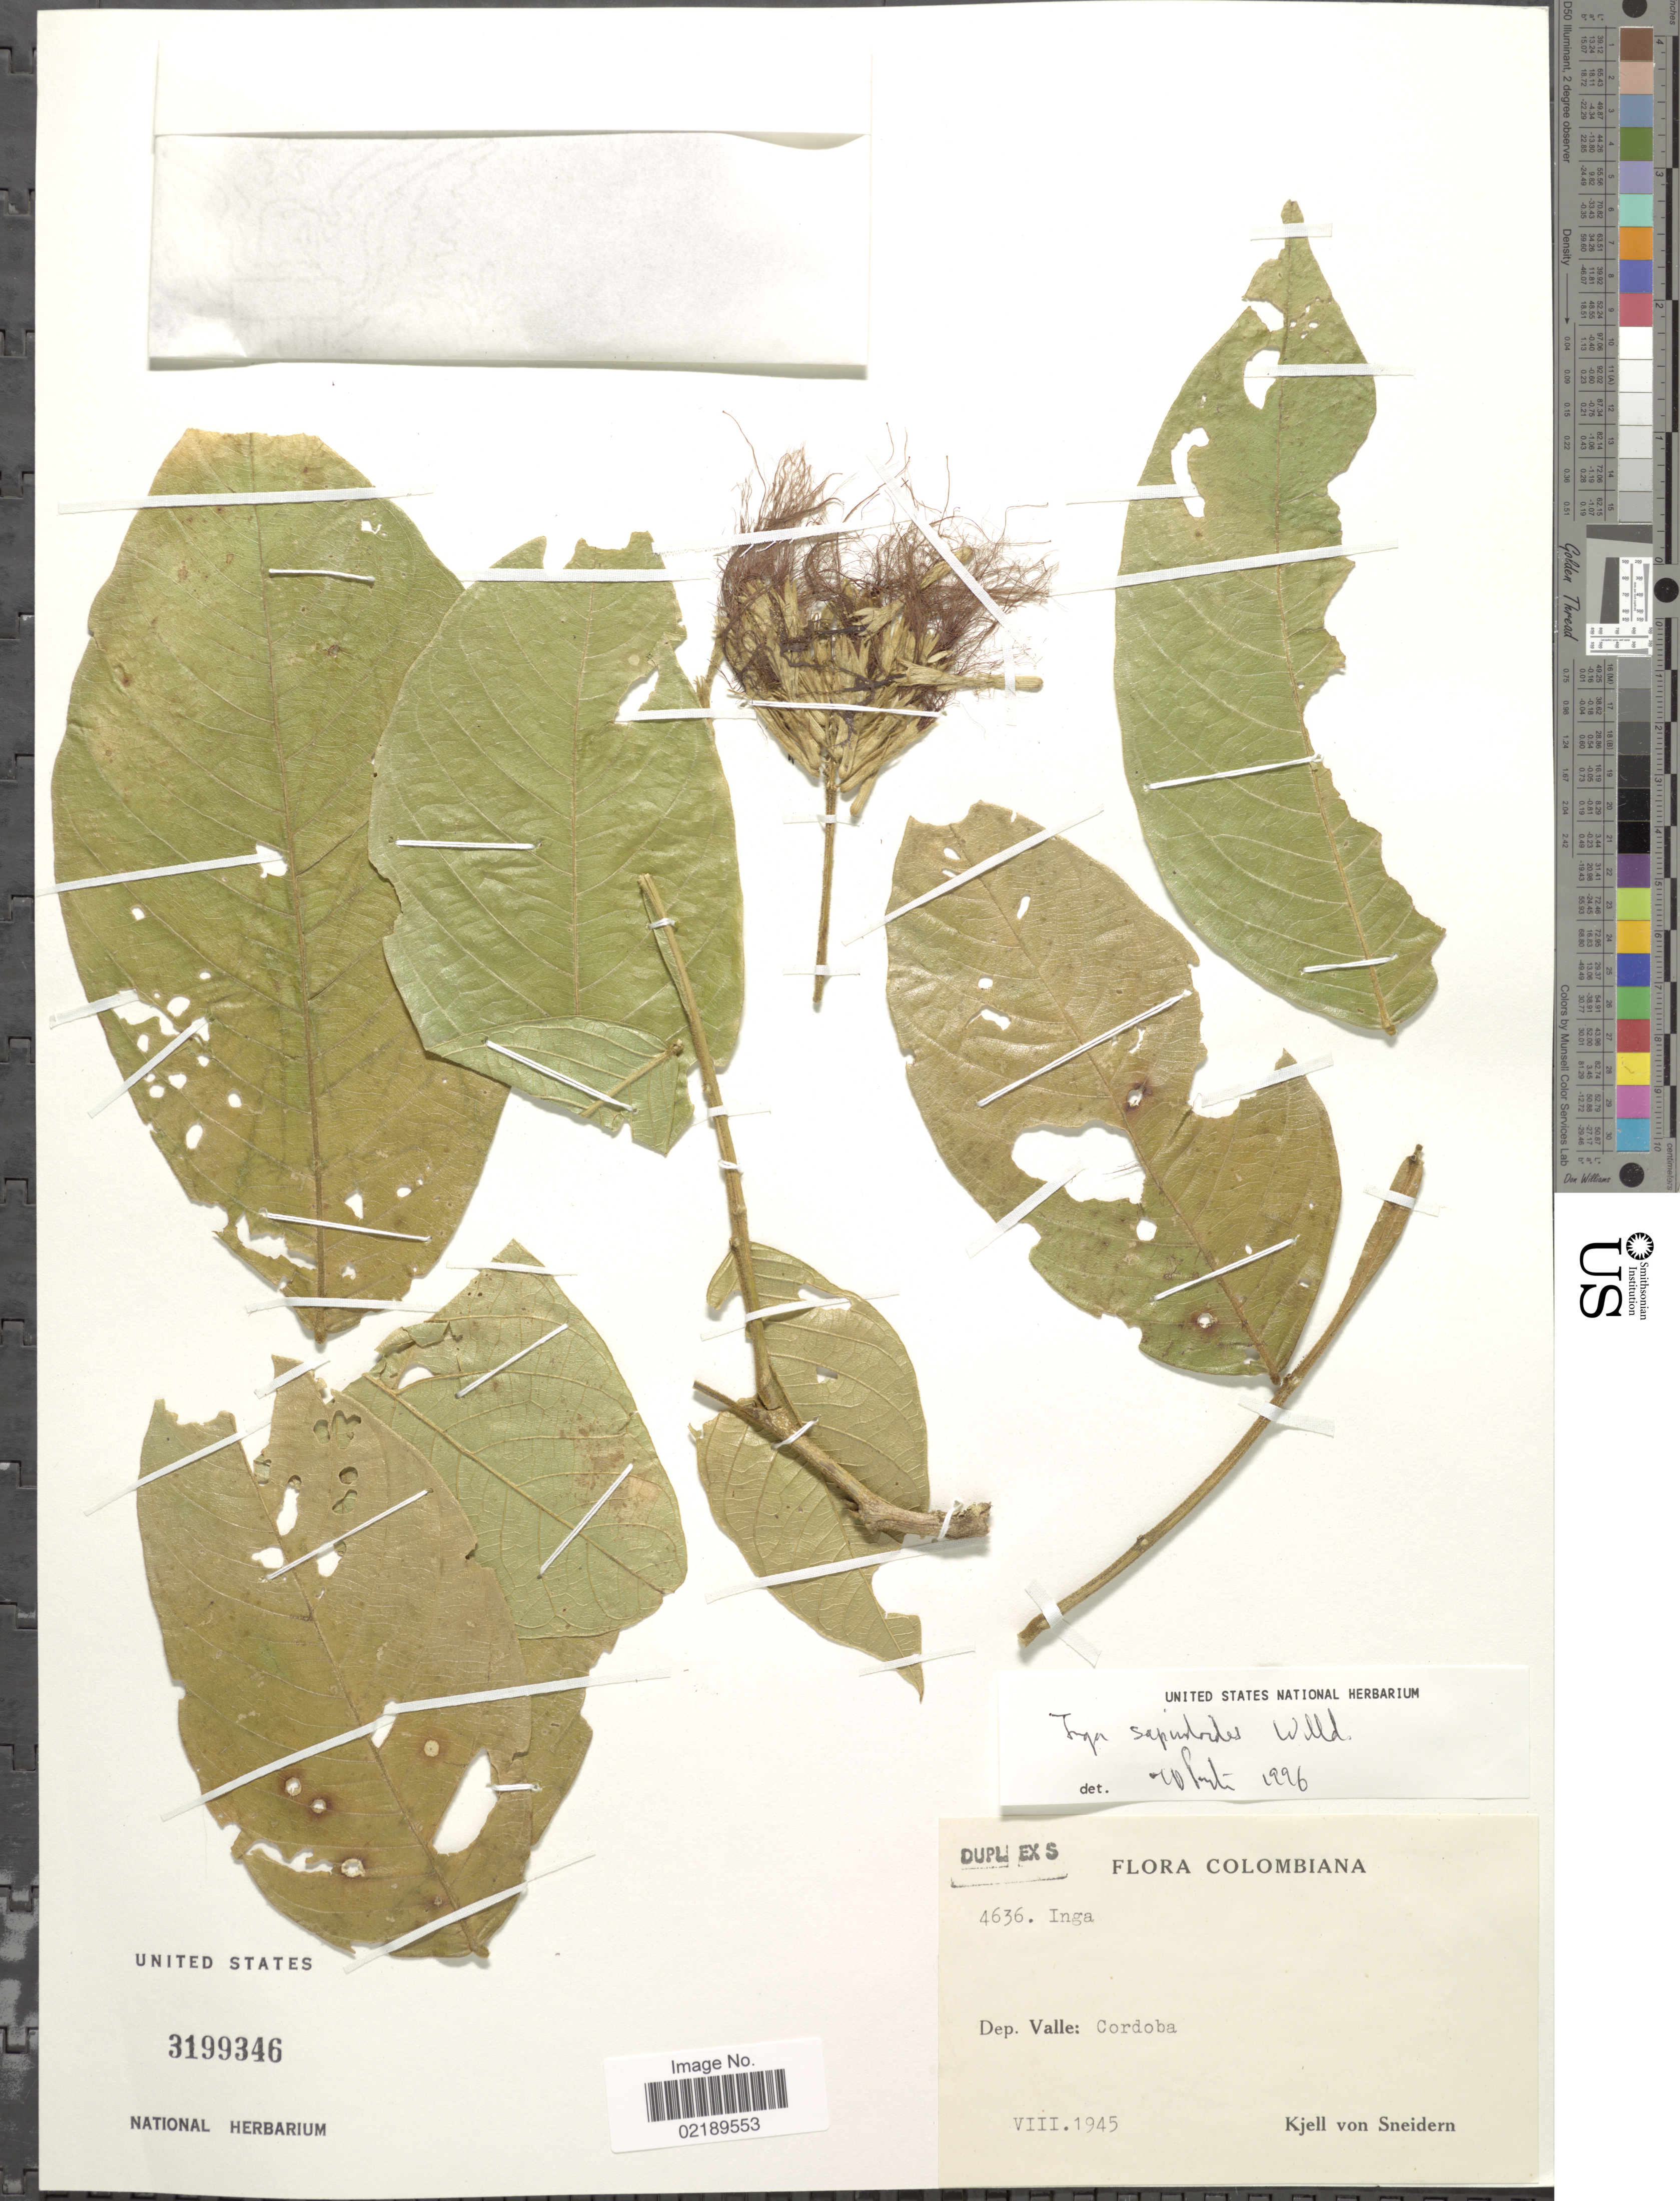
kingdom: Plantae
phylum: Tracheophyta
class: Magnoliopsida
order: Fabales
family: Fabaceae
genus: Inga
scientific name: Inga sapindoides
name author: Willd.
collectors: K. von Sneidern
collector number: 4636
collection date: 1945-08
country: Colombia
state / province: Valle del Cauca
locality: Valle Cordoba.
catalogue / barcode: US 3199346